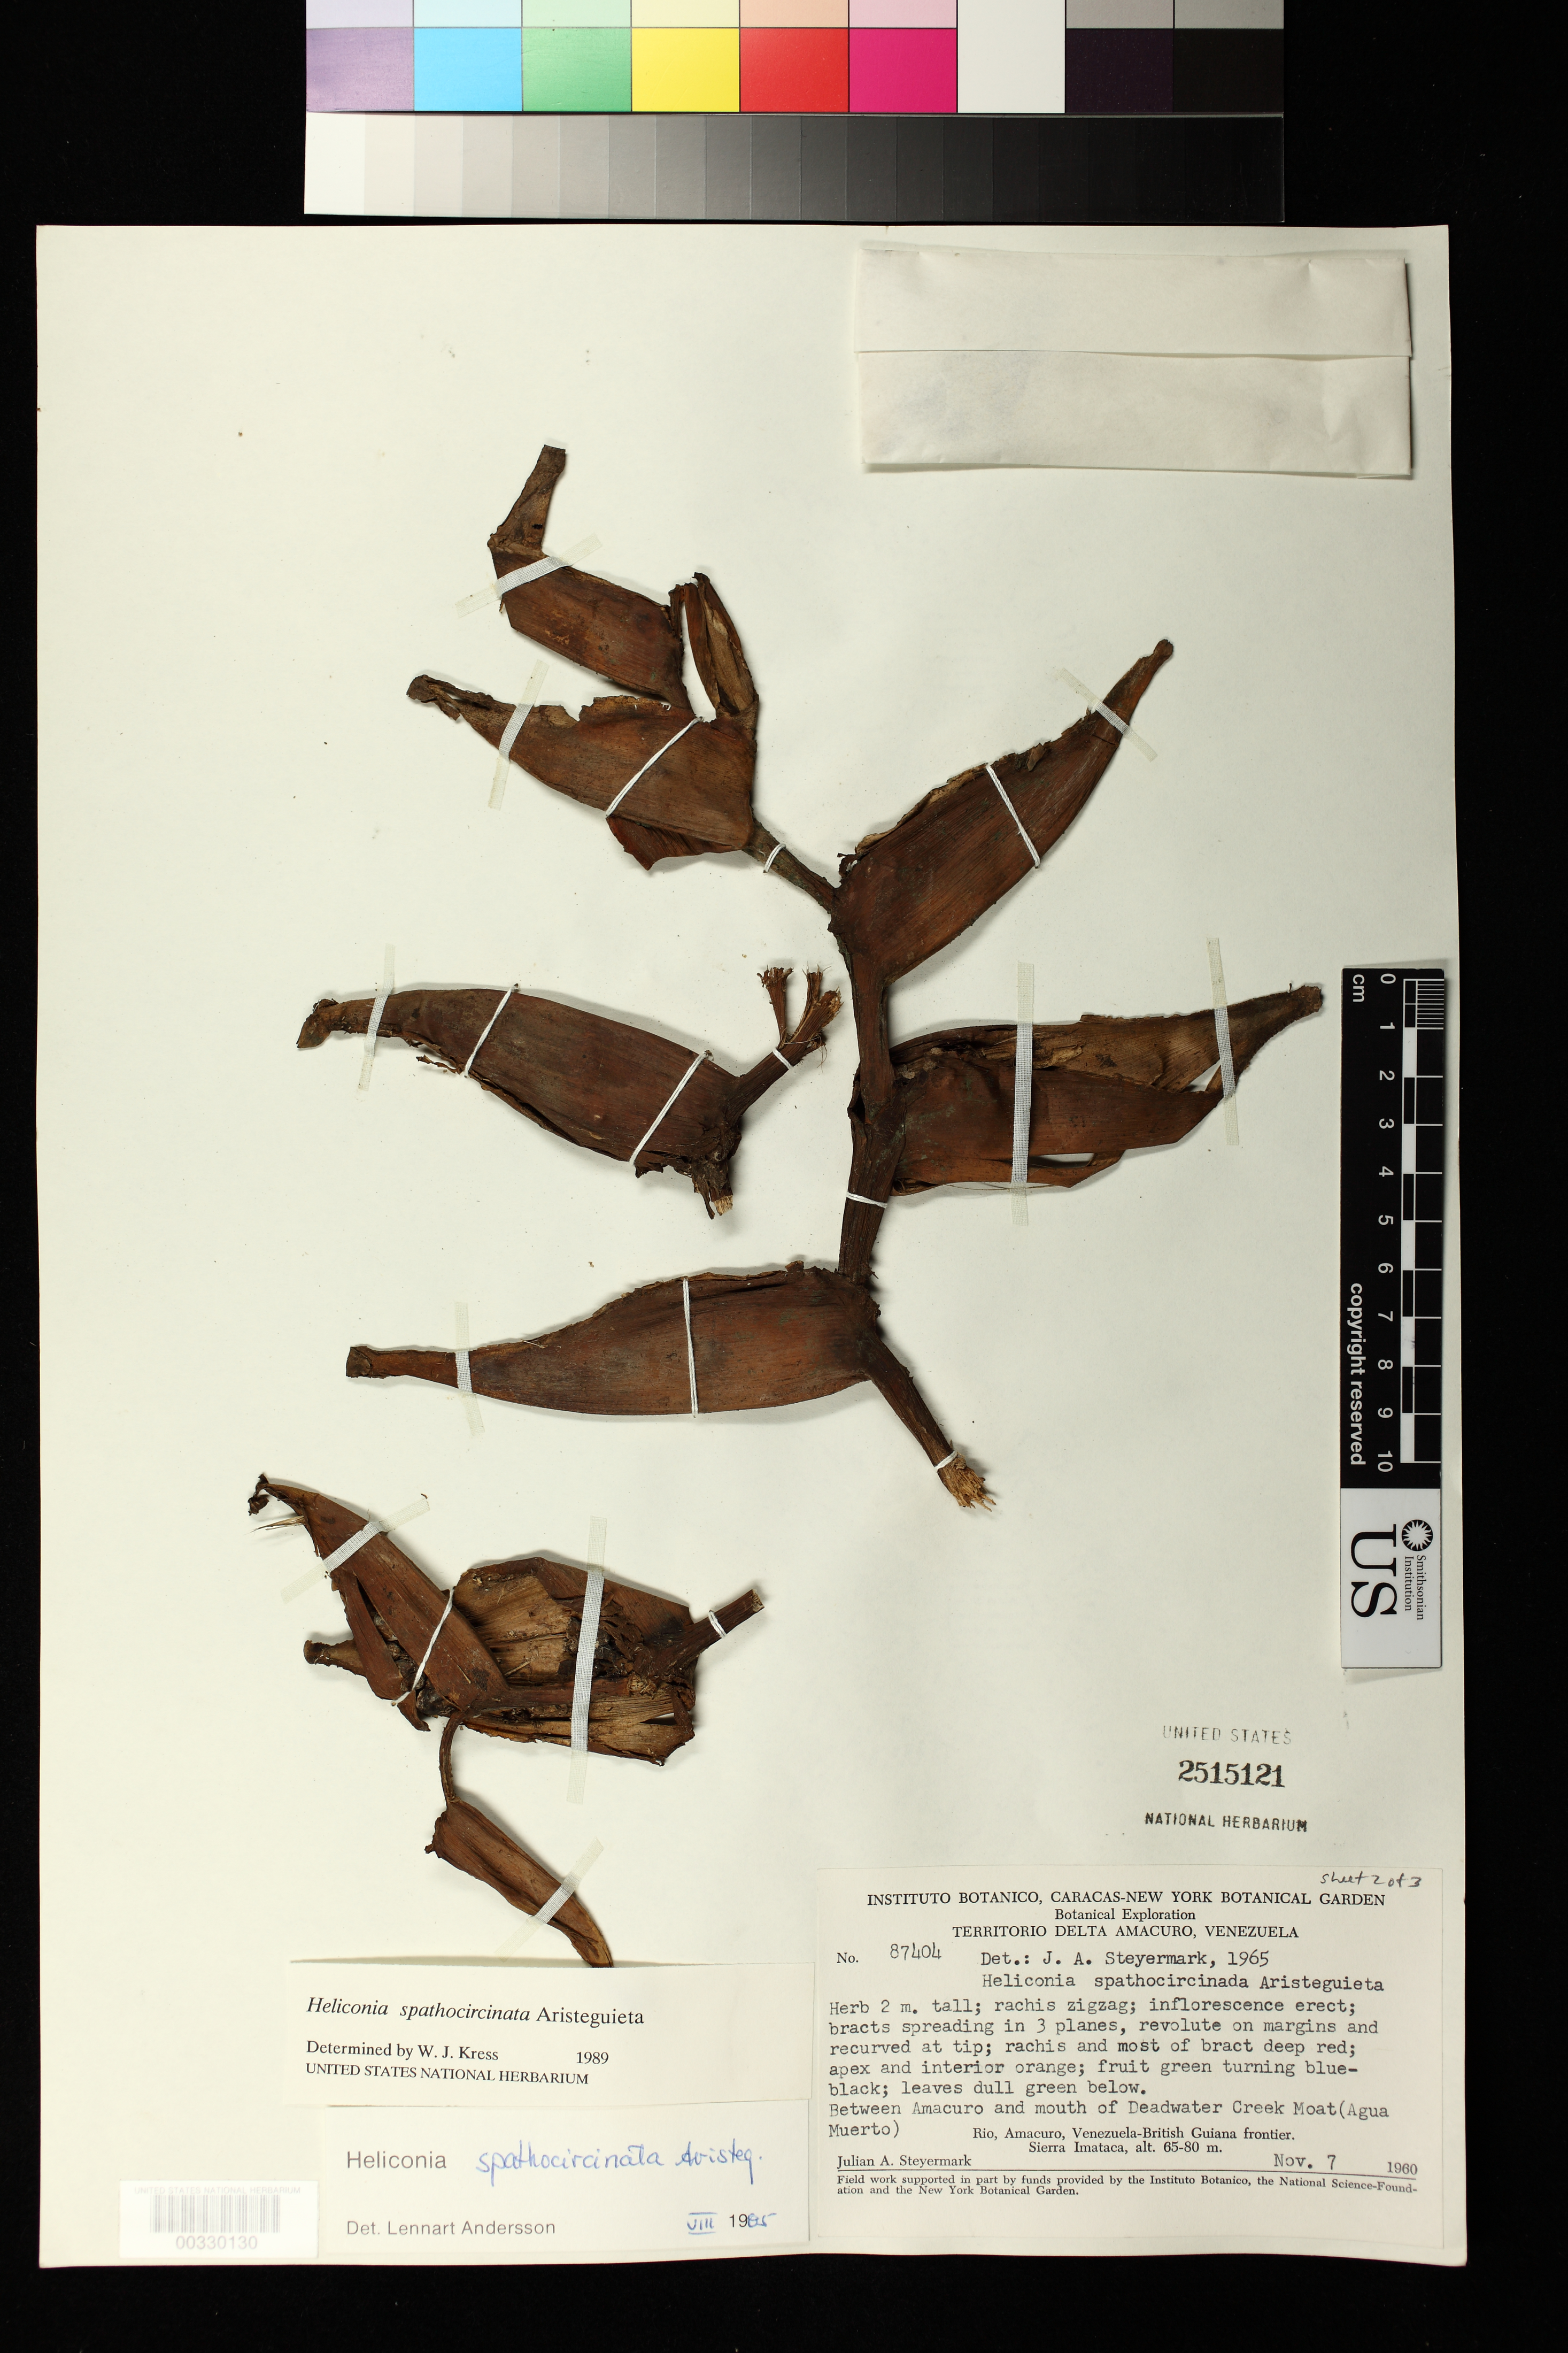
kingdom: Plantae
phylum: Tracheophyta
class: Liliopsida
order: Zingiberales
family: Heliconiaceae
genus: Heliconia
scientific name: Heliconia spathocircinata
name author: Aristeg.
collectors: J. Steyermark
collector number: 87404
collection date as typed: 07 Nov 1960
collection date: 1960-11-07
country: Venezuela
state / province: Delta Amacuro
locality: Between amacuro and mouth of deadwater creek moat (agua muerto)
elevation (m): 65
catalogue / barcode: US 2515121